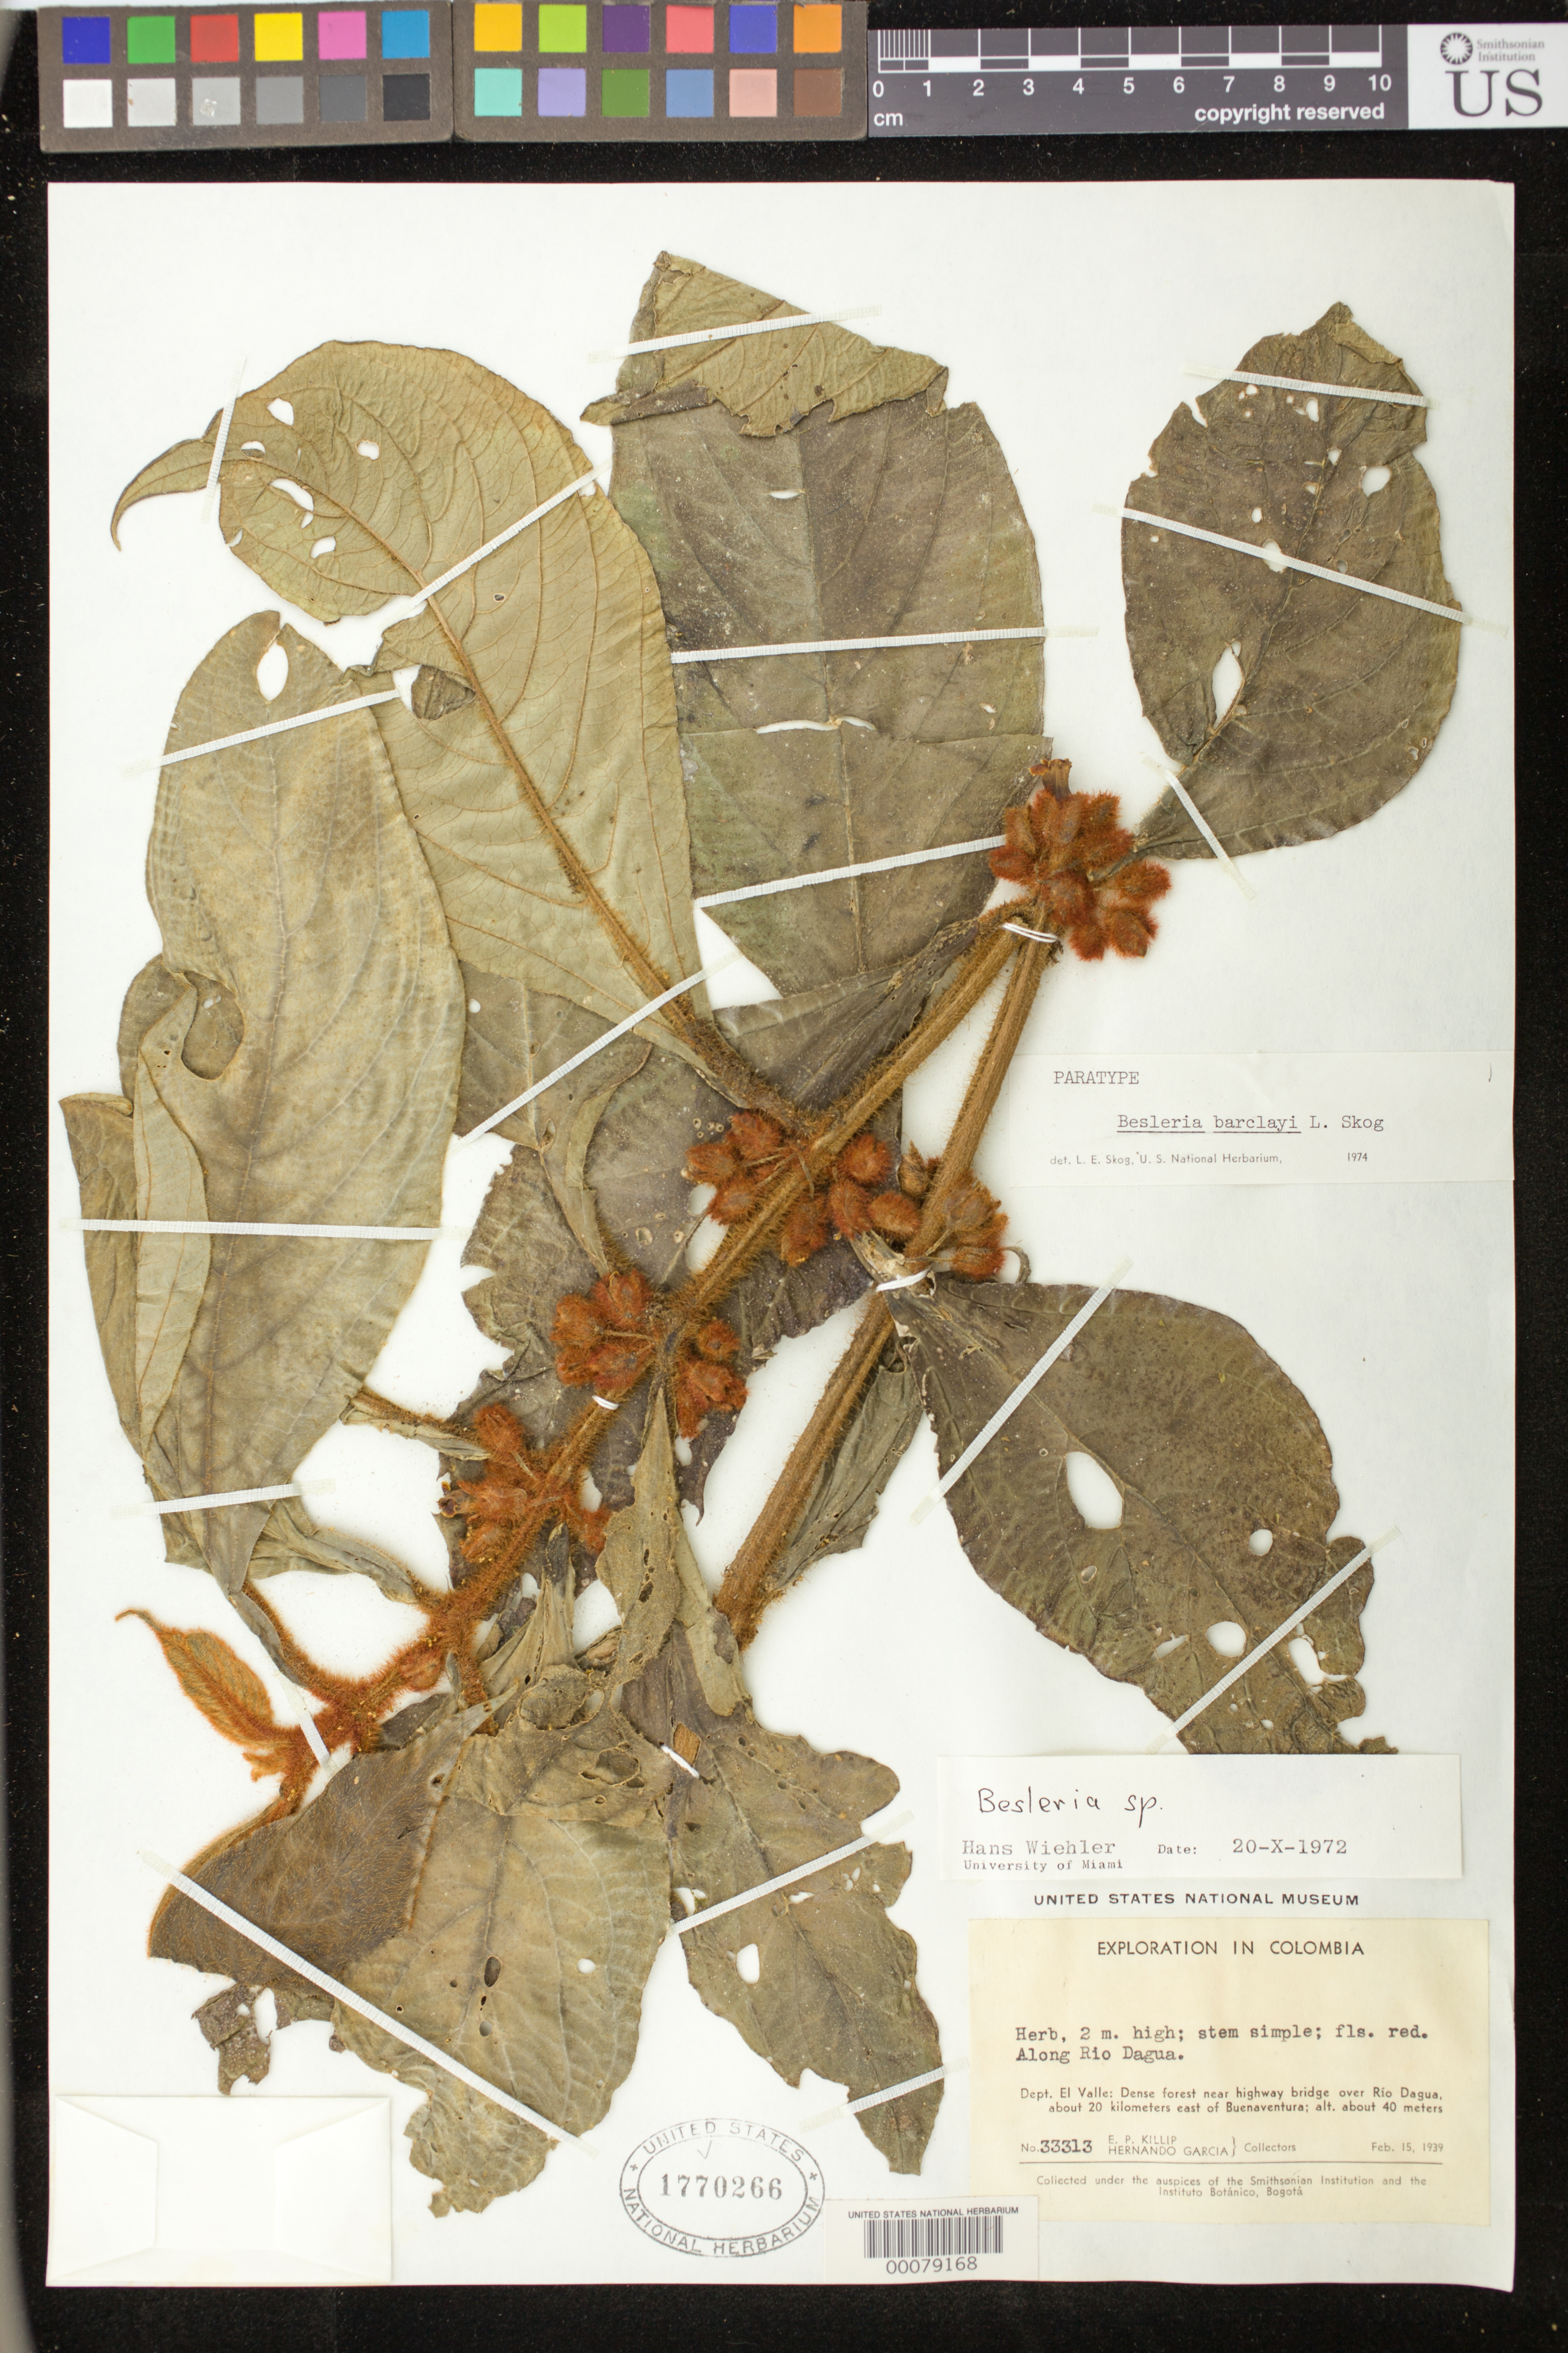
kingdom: Plantae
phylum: Tracheophyta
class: Magnoliopsida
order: Lamiales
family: Gesneriaceae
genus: Besleria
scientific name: Besleria barclayi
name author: L.E. Skog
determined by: Skog, Laurence E.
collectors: E. P. Killip & H. Garcia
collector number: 33313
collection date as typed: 15 Feb 1939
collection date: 1939-02-15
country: Colombia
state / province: Valle del Cauca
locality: Near highway bridge over Rio Dagua, about 20 km E of Buenaventura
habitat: Dense forest along Rio Dagua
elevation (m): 40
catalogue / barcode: US 1770266